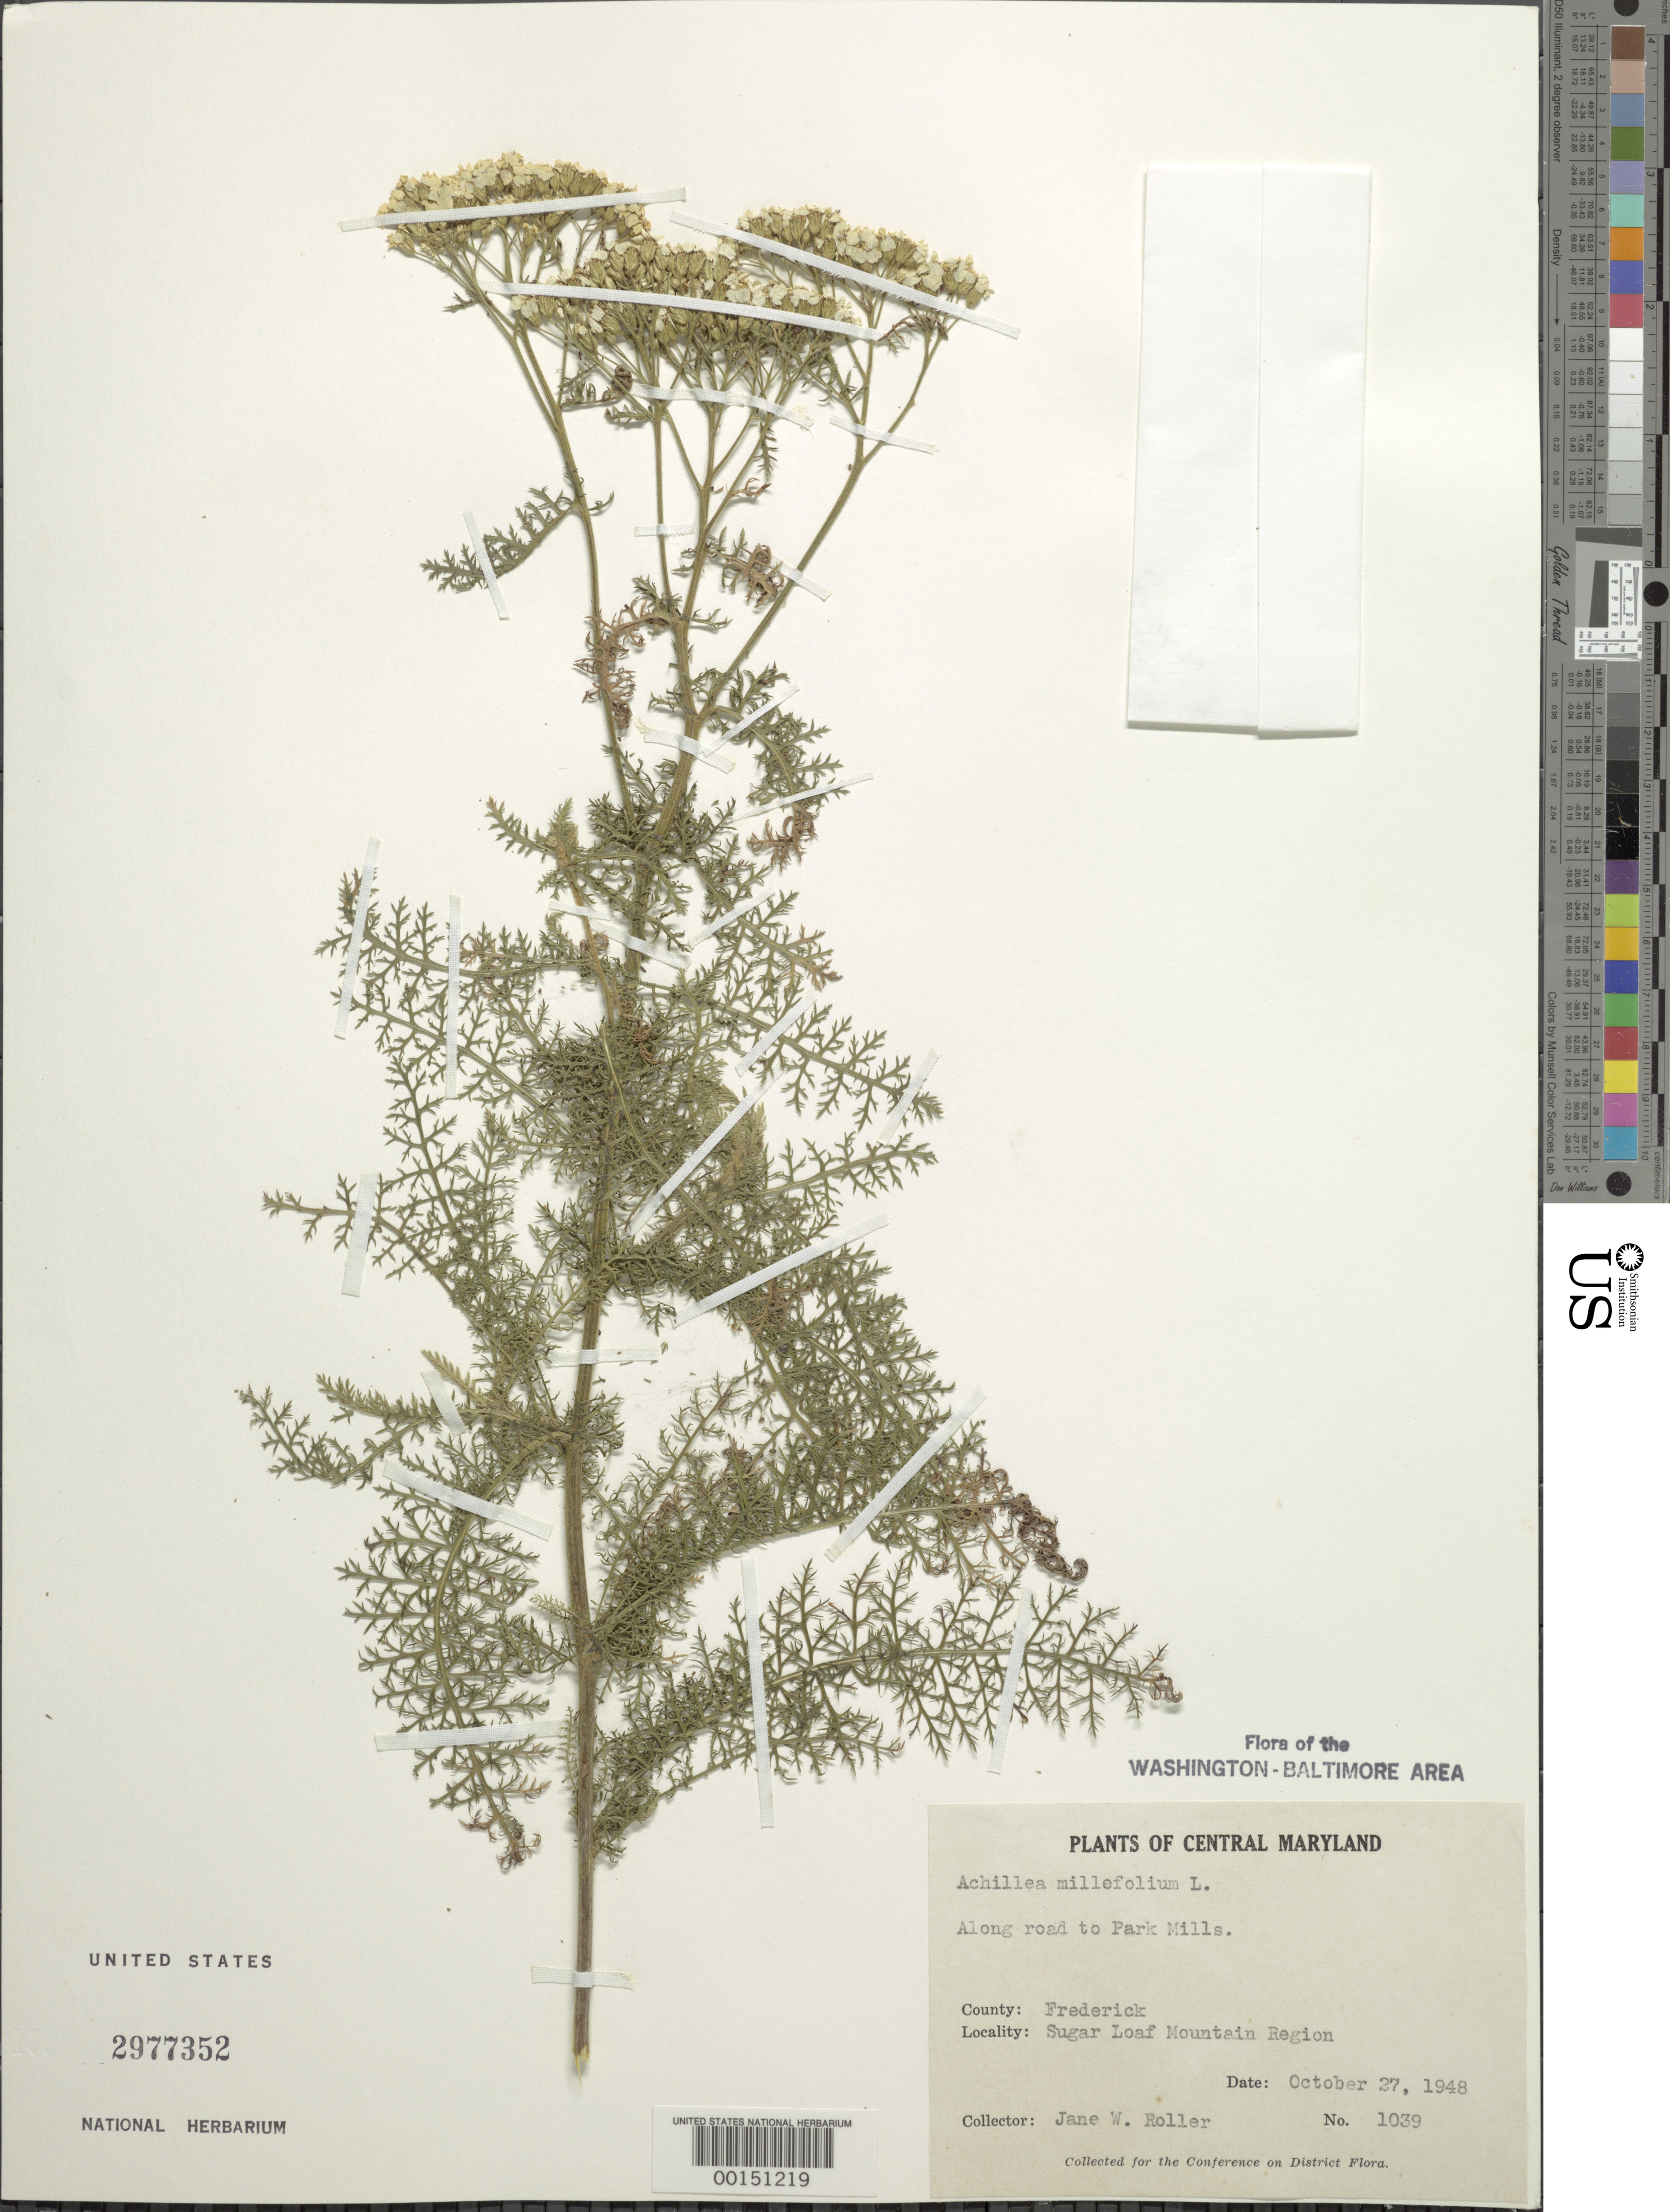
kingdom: Plantae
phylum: Tracheophyta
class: Magnoliopsida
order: Asterales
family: Asteraceae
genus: Achillea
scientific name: Achillea millefolium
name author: L.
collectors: J. W. Roller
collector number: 1039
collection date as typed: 27 Oct 1948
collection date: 1948-10-27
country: United States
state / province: Maryland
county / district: Frederick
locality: Sugar Loaf Mountain Road to Park Mills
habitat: Roadside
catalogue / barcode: US 2977352